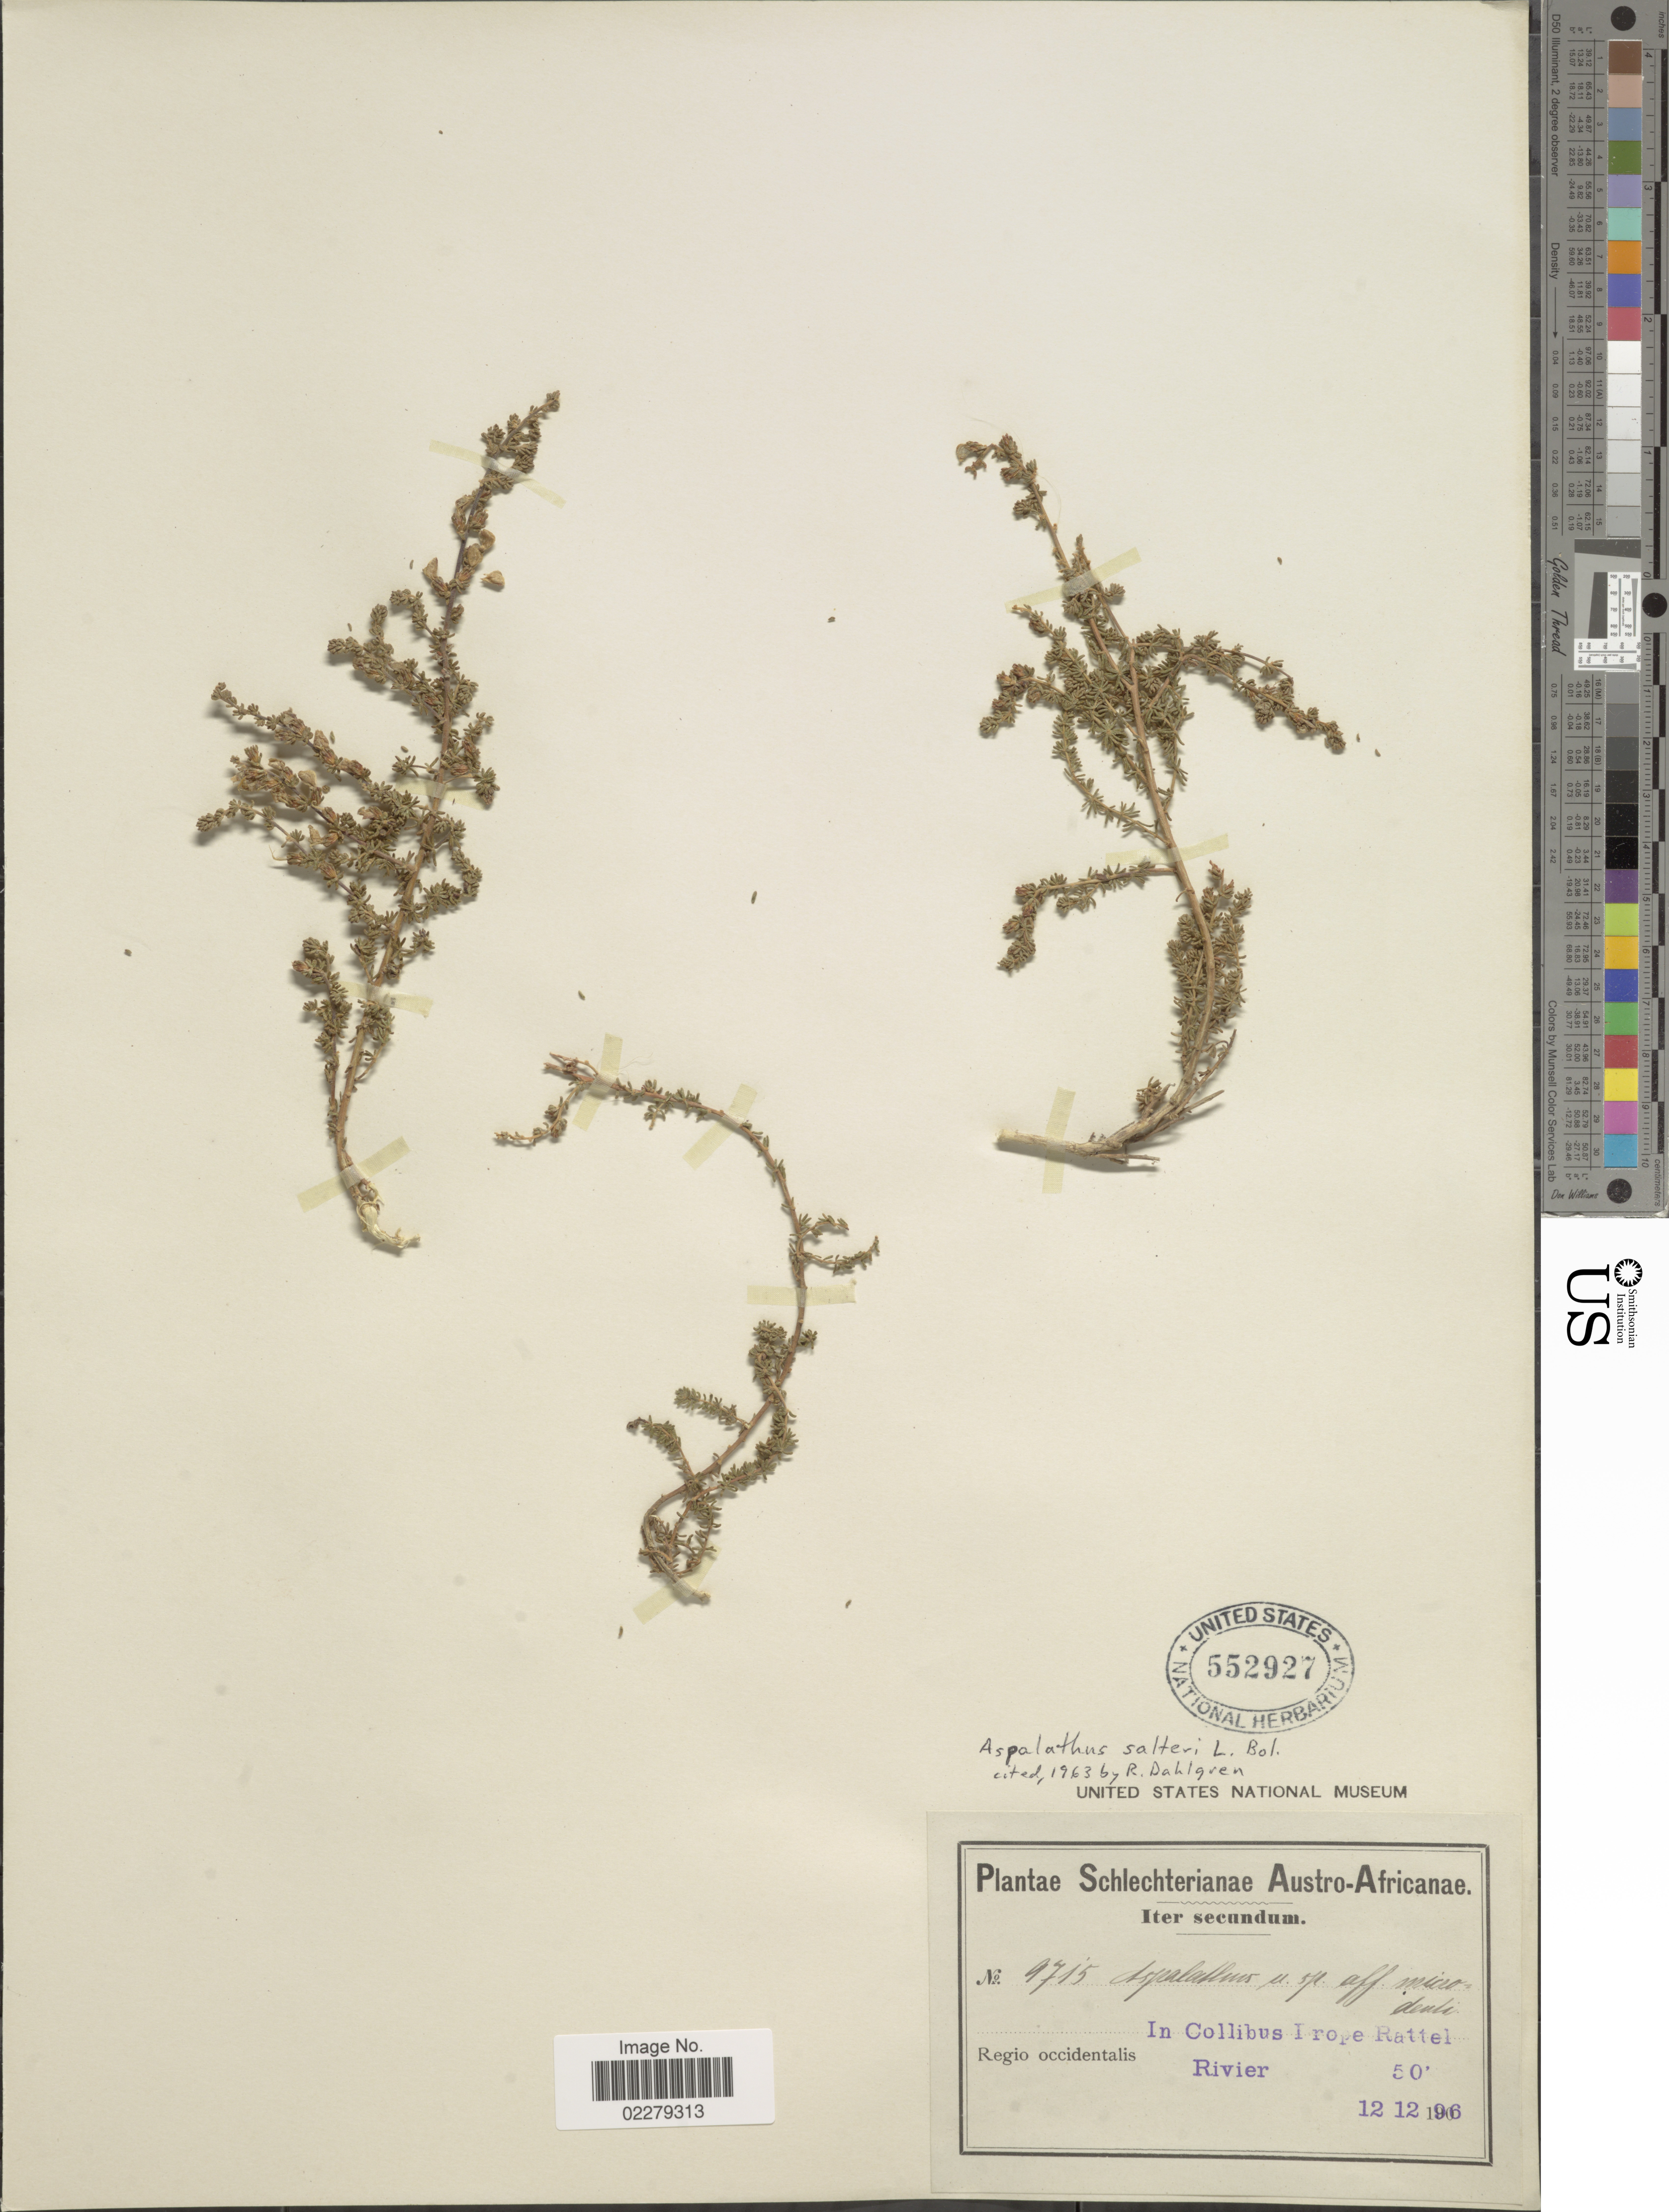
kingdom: Plantae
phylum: Tracheophyta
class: Magnoliopsida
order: Fabales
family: Fabaceae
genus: Aspalathus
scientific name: Aspalathus salteri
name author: L. Bolus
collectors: Schlechter, --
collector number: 9715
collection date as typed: Transcribed d/m/y: 12/12/96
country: South Africa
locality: Austro- Africanae. Regio occidentalis. in Collibus Prope Rattel Rivier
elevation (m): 15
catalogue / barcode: US 552927